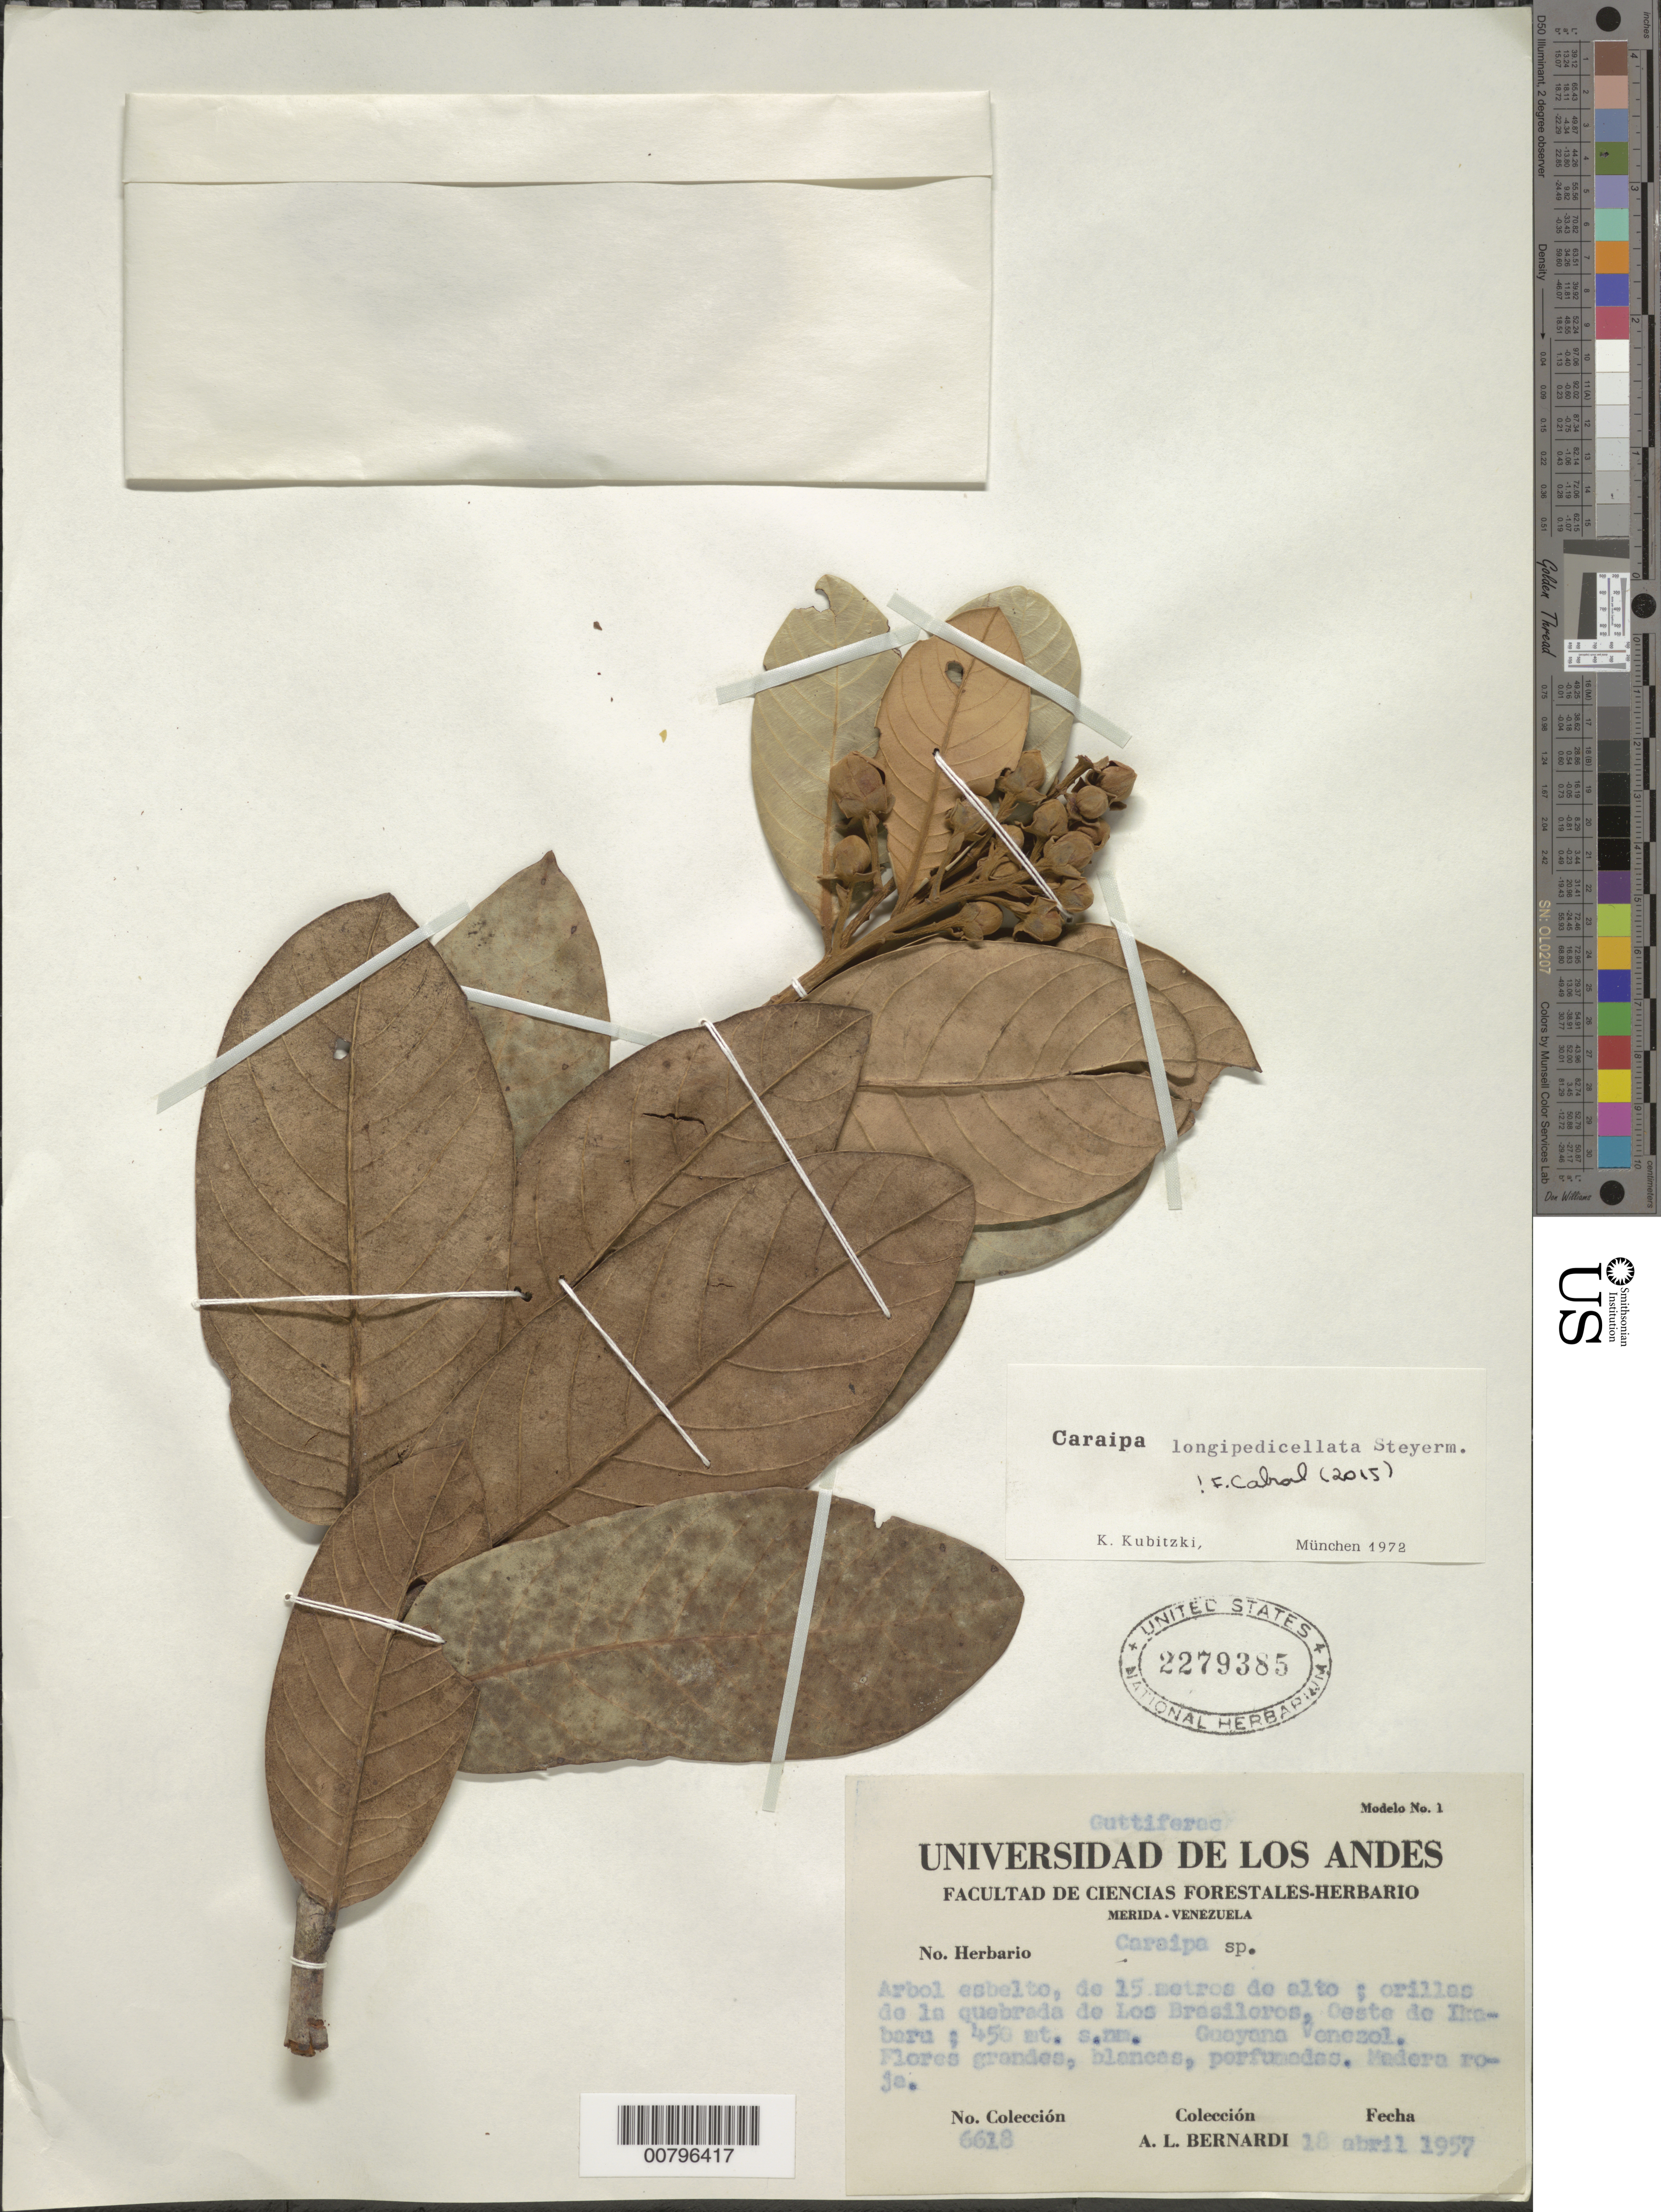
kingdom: Plantae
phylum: Tracheophyta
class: Magnoliopsida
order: Malpighiales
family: Calophyllaceae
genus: Caraipa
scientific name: Caraipa longipedicellata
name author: Steyerm.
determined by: (M) Universitat Munchen, Institut fur Systematische Botanik (GERMANY)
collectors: A. L. Bernardi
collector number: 6618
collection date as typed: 18-Apr-57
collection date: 1957-04-18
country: Venezuela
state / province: Bolívar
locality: Los Brasileros, Oeste de Ikebaru; Guayana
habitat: Orillas de la quebrada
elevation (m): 450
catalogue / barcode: US 2279385